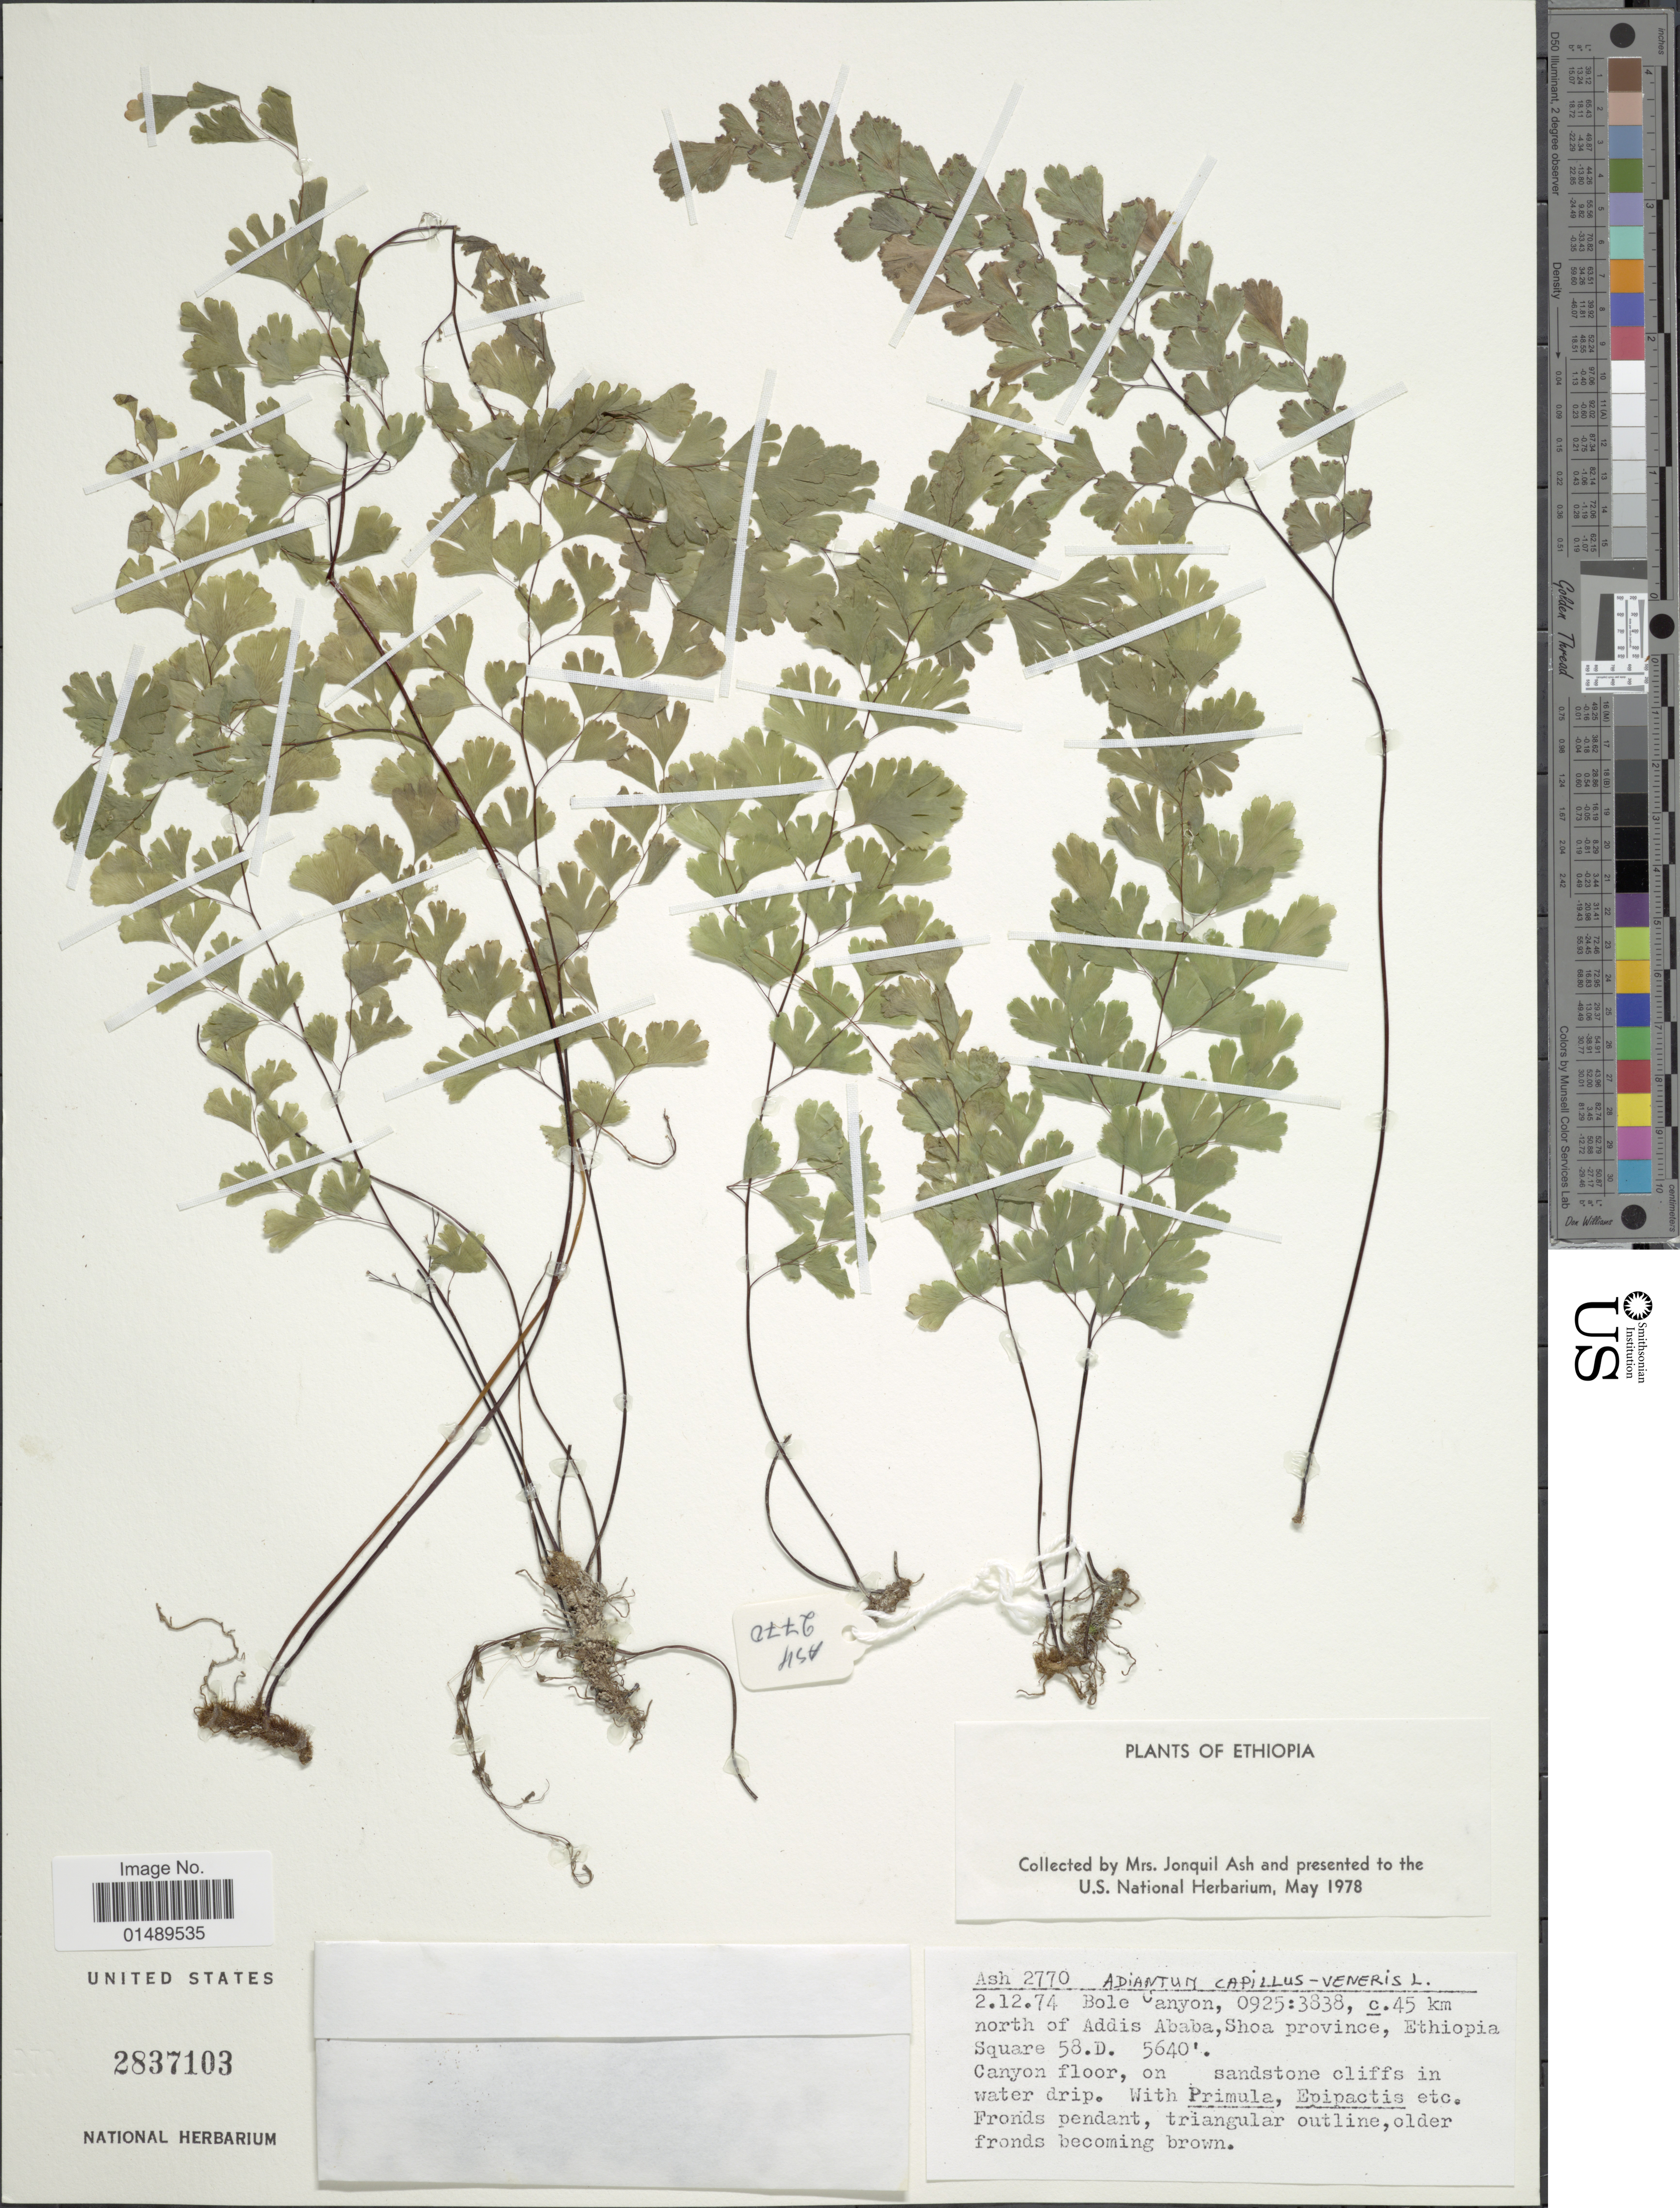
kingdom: Plantae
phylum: Tracheophyta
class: Polypodiopsida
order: Polypodiales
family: Pteridaceae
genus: Adiantum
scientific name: Adiantum capillus-veneris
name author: L.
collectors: J. Ash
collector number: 2270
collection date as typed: Transcribed d/m/y: 2/12/74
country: Ethiopia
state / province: Addis Ababa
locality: Bole Canyon, 0925;3838, c. 45 km north of Addis Ababa, Shoa province, Ethiopia square 58.D.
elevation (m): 1719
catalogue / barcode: US 2837103